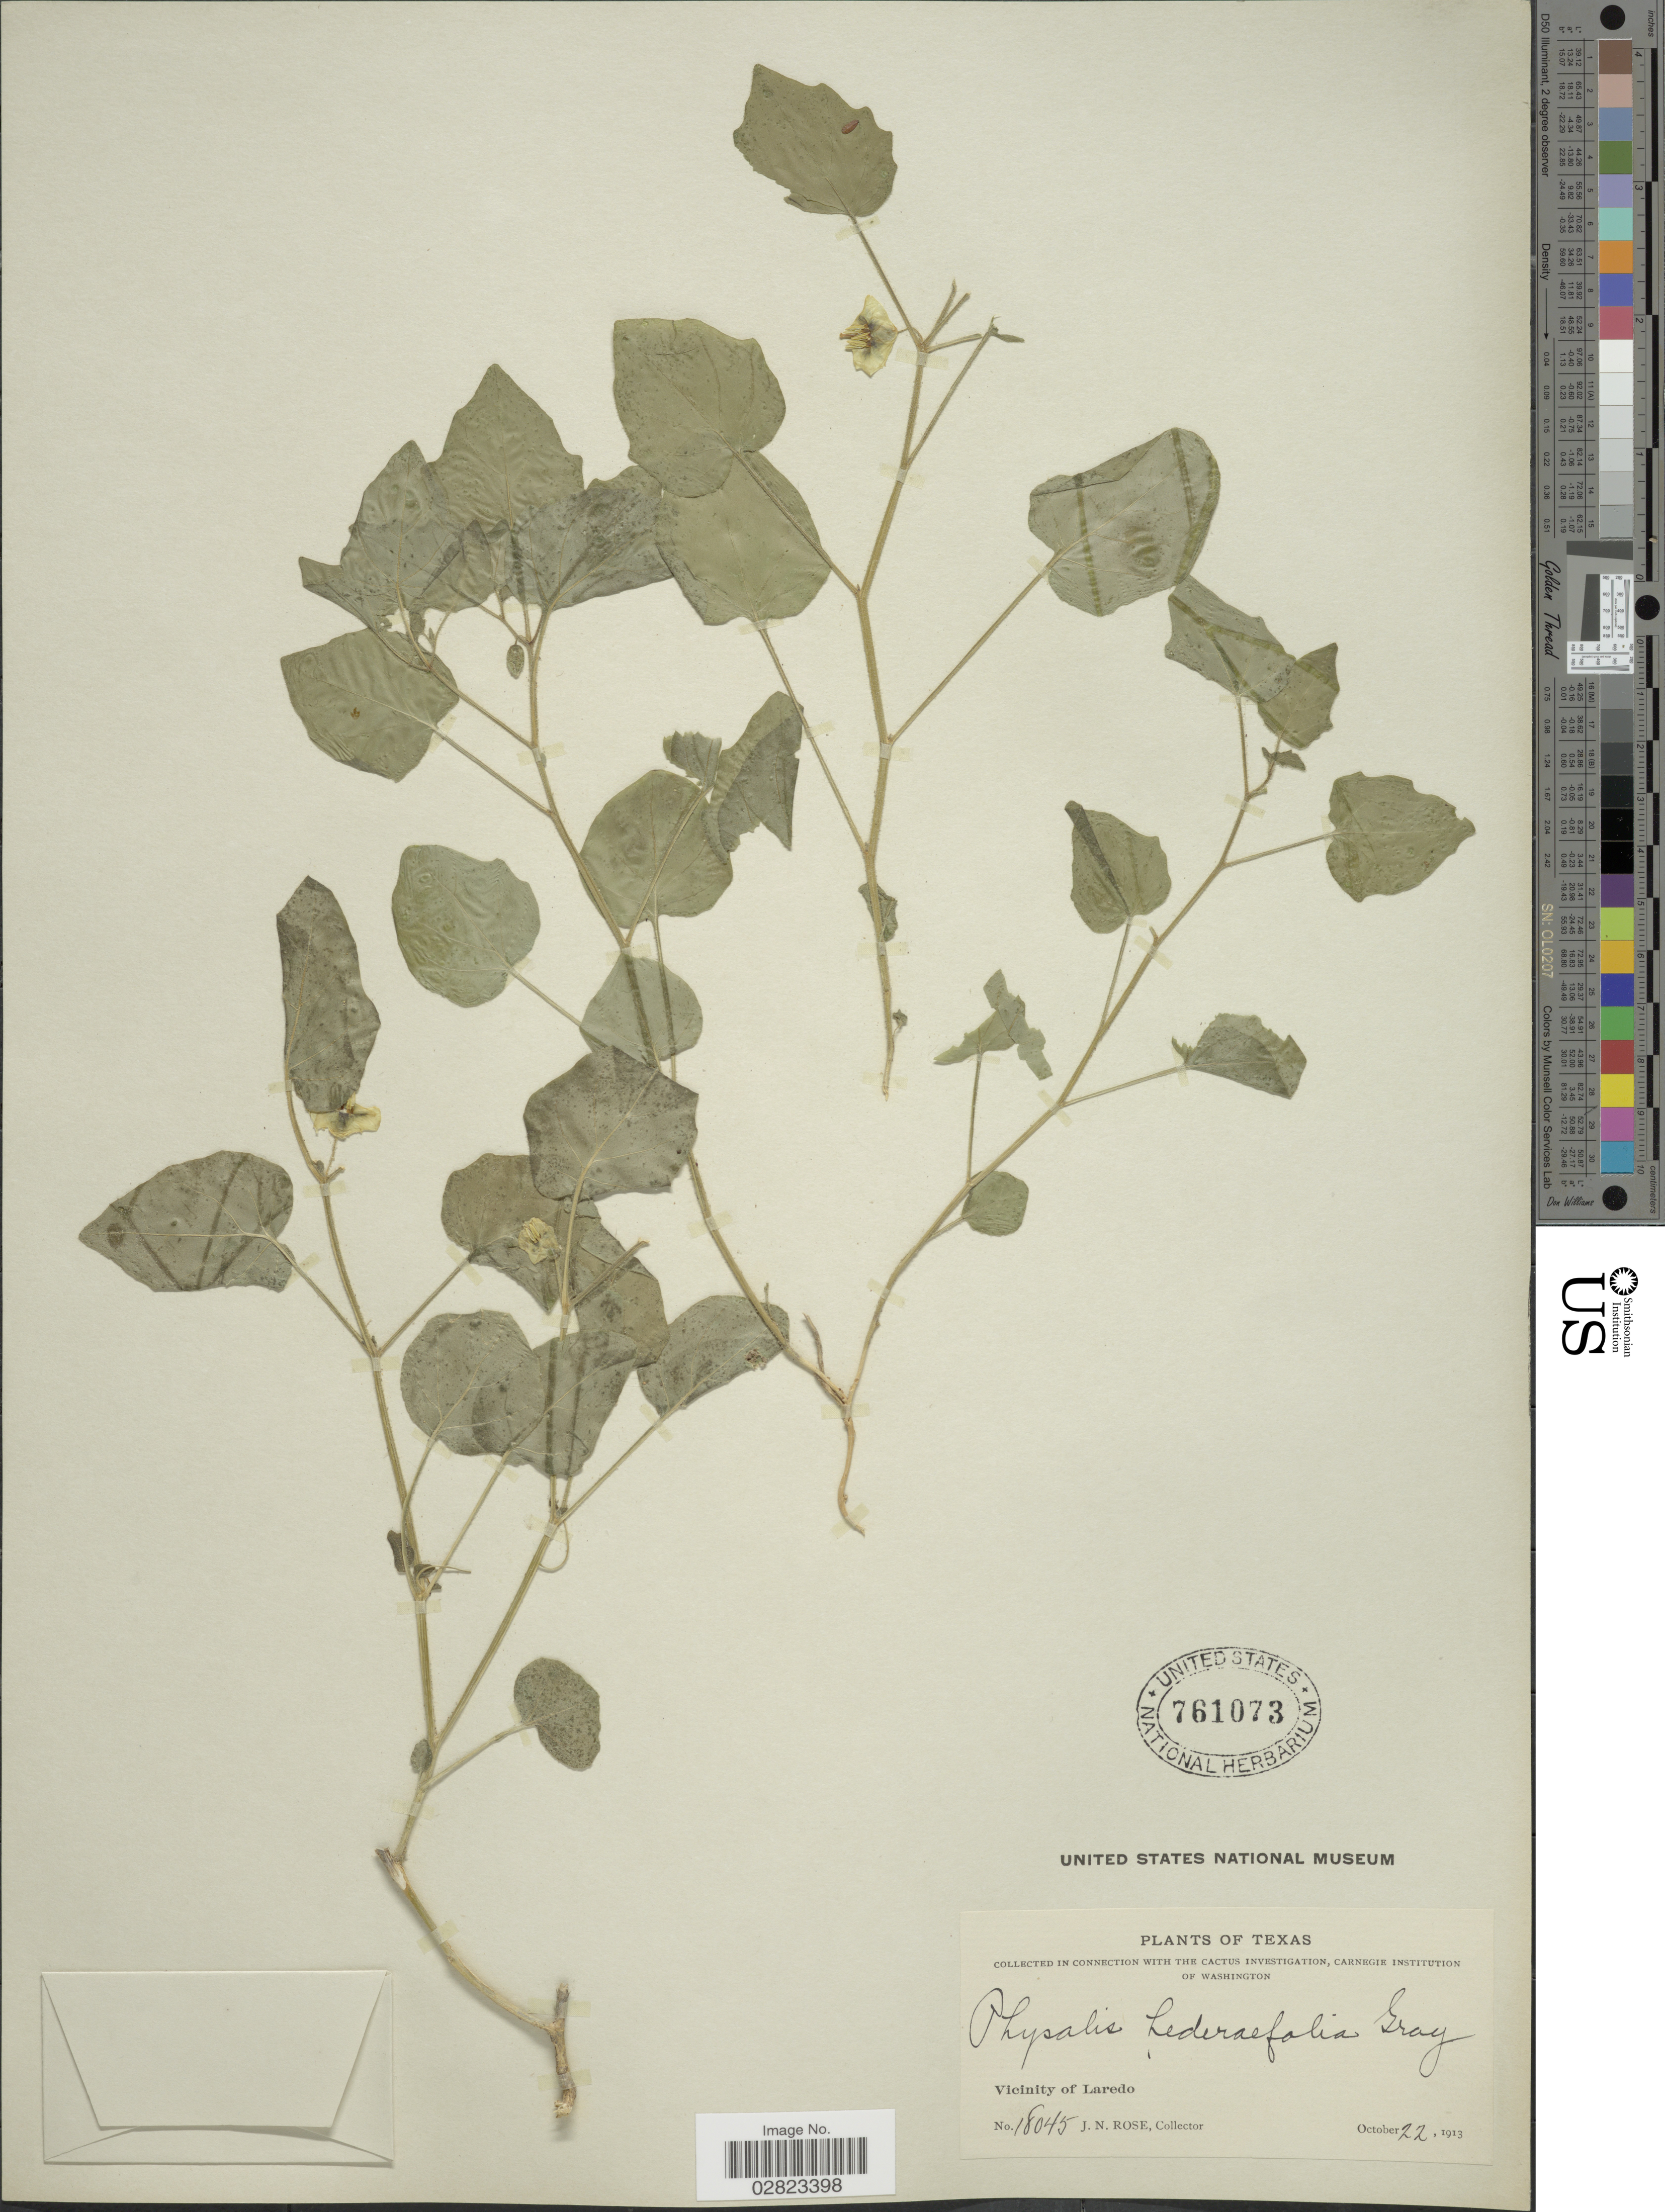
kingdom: Plantae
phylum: Tracheophyta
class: Magnoliopsida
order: Solanales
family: Solanaceae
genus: Physalis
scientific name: Physalis hederifolia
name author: A. Gray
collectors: J. N. Rose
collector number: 18045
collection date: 1913-10-22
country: United States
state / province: Texas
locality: Vicinity of Laredo.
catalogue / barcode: US 761073